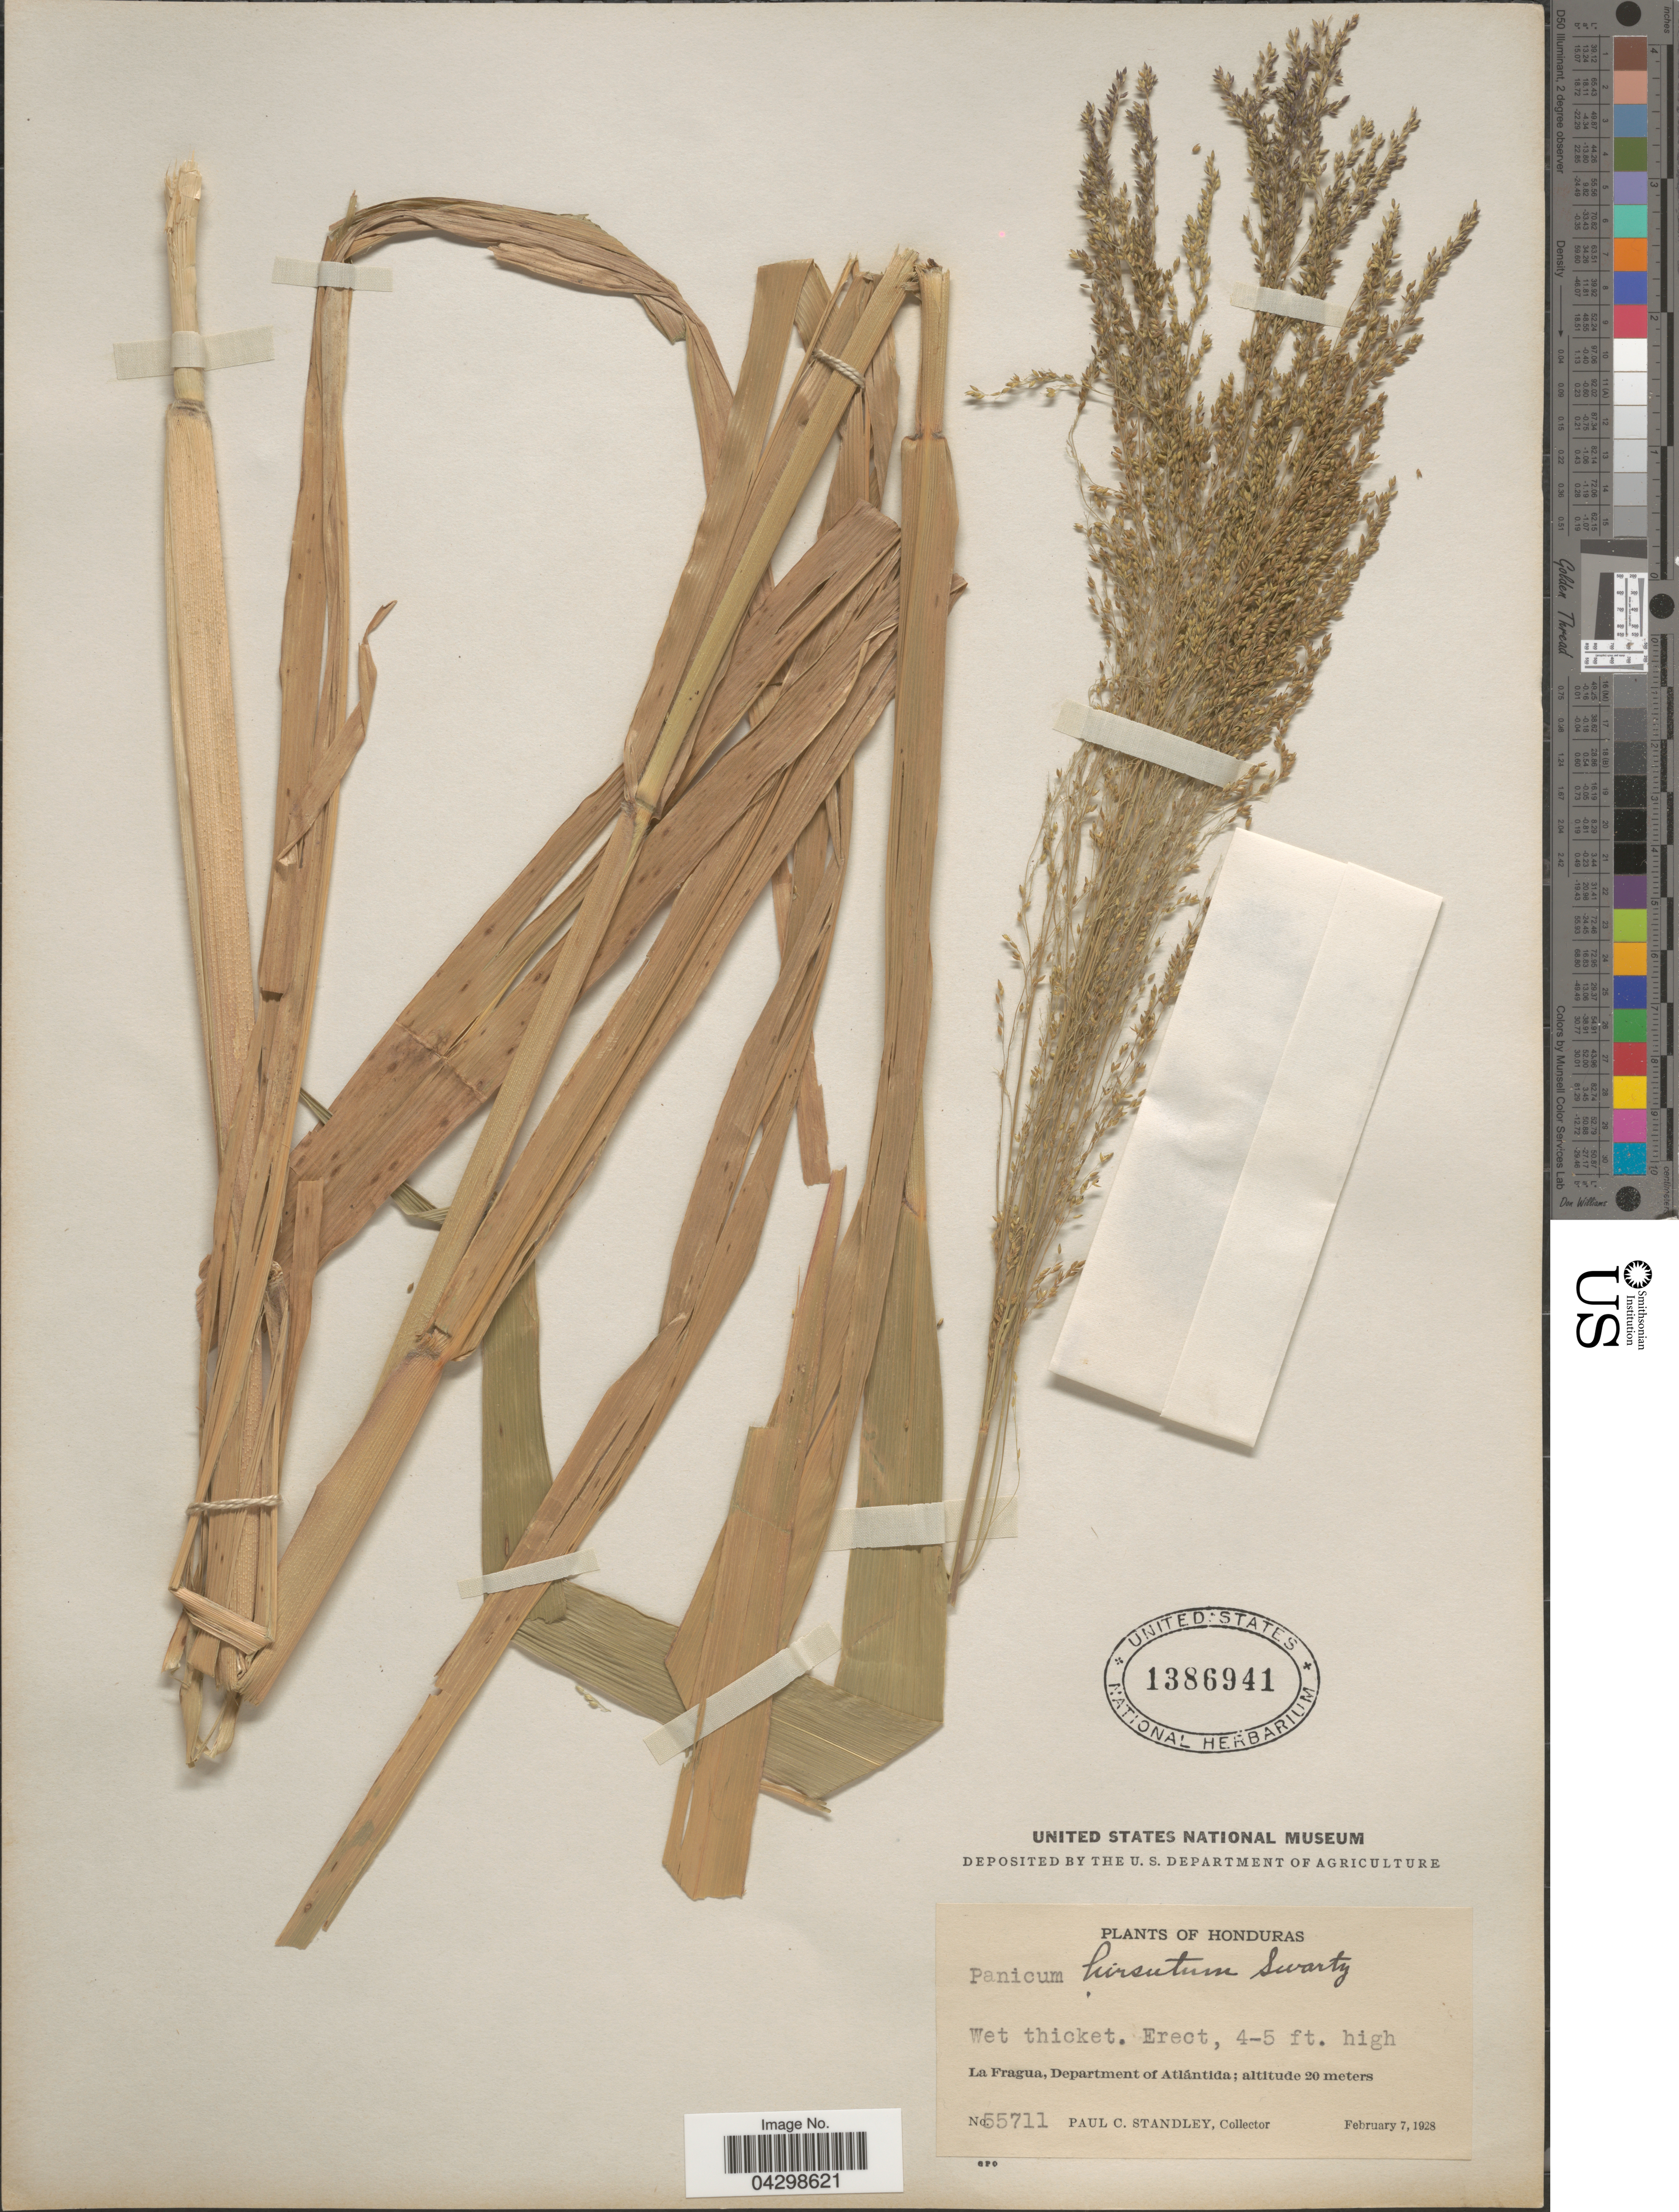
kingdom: Plantae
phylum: Tracheophyta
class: Liliopsida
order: Poales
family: Poaceae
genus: Panicum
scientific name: Panicum hirsutum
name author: Sw.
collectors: P. C. Standley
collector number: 55711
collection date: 1928-02-07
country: Honduras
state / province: Atlantida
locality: La Fragua, Department of Atlántida.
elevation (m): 20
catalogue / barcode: US 1386941